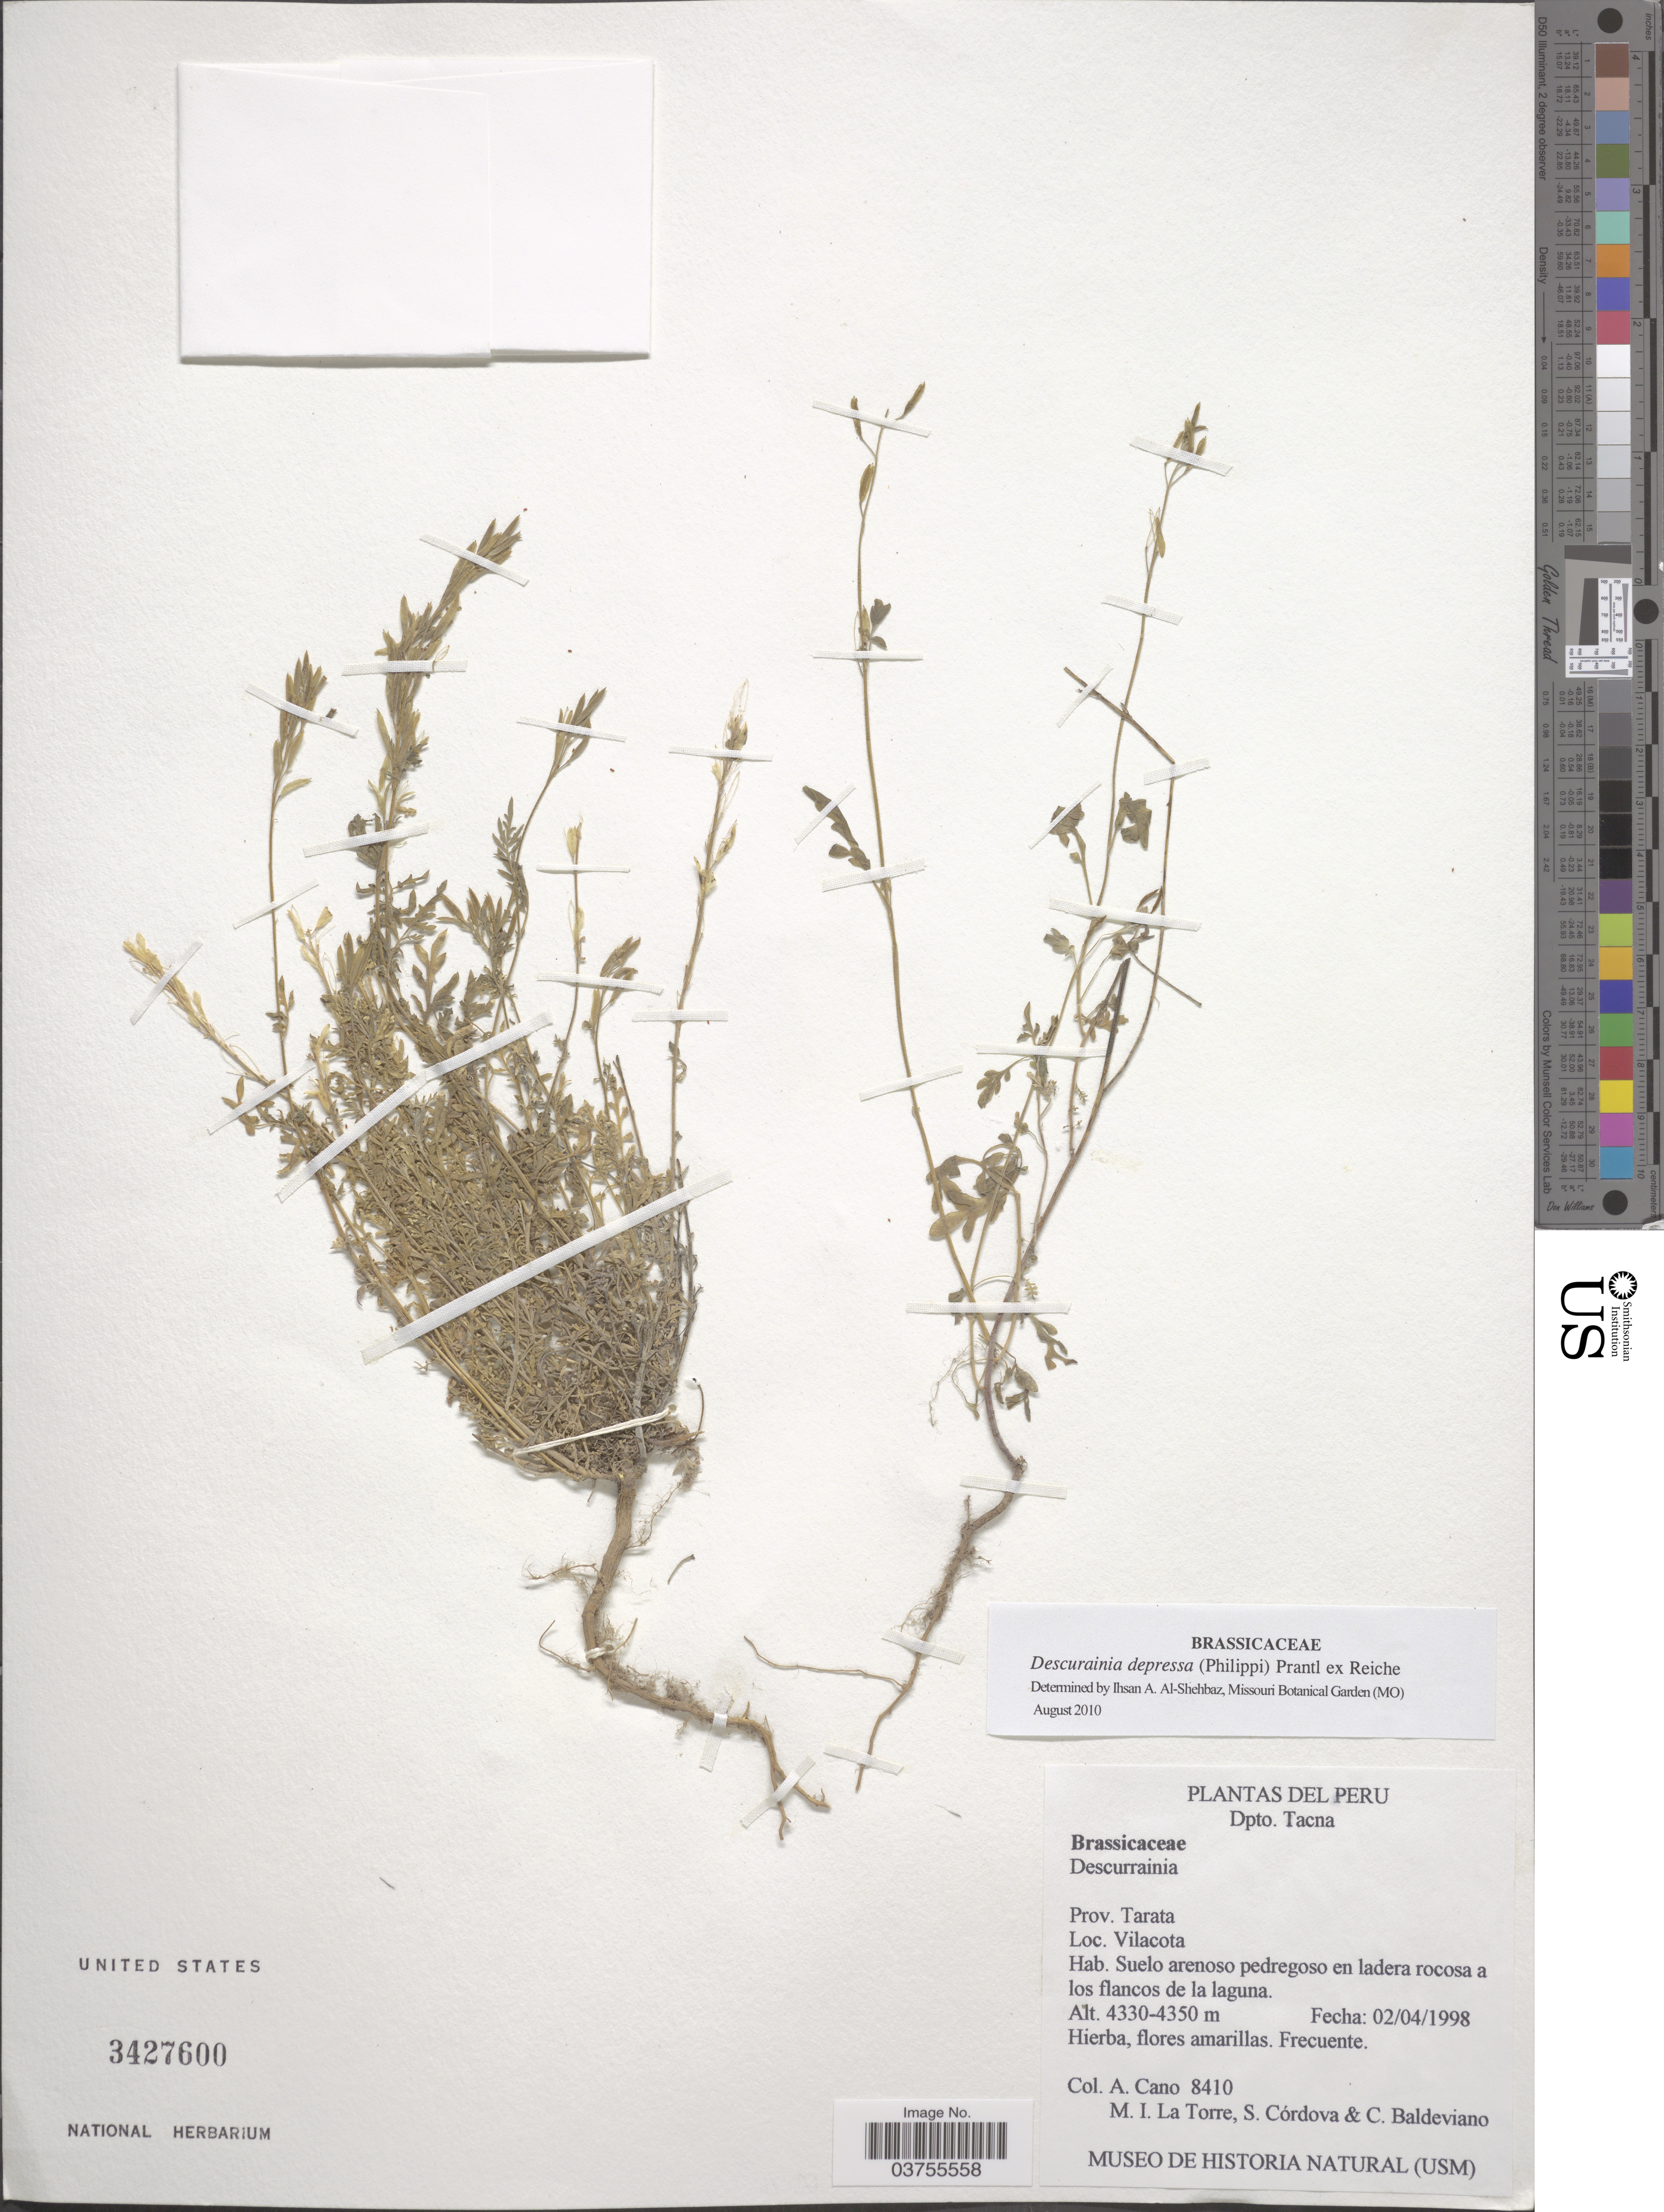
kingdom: Plantae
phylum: Tracheophyta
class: Magnoliopsida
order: Brassicales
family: Brassicaceae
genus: Descurainia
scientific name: Descurainia depressa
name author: (Phil. & C.A. Mey.) Prantl ex Reiche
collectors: A. Cano, M. La Torre, S. Cordova & C. Baldevianio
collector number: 8410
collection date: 1998-04-02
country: Peru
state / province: Tacna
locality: Dpto. Tacna. Prov. Tarata. Vilacota.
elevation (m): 4330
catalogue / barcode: US 3427600